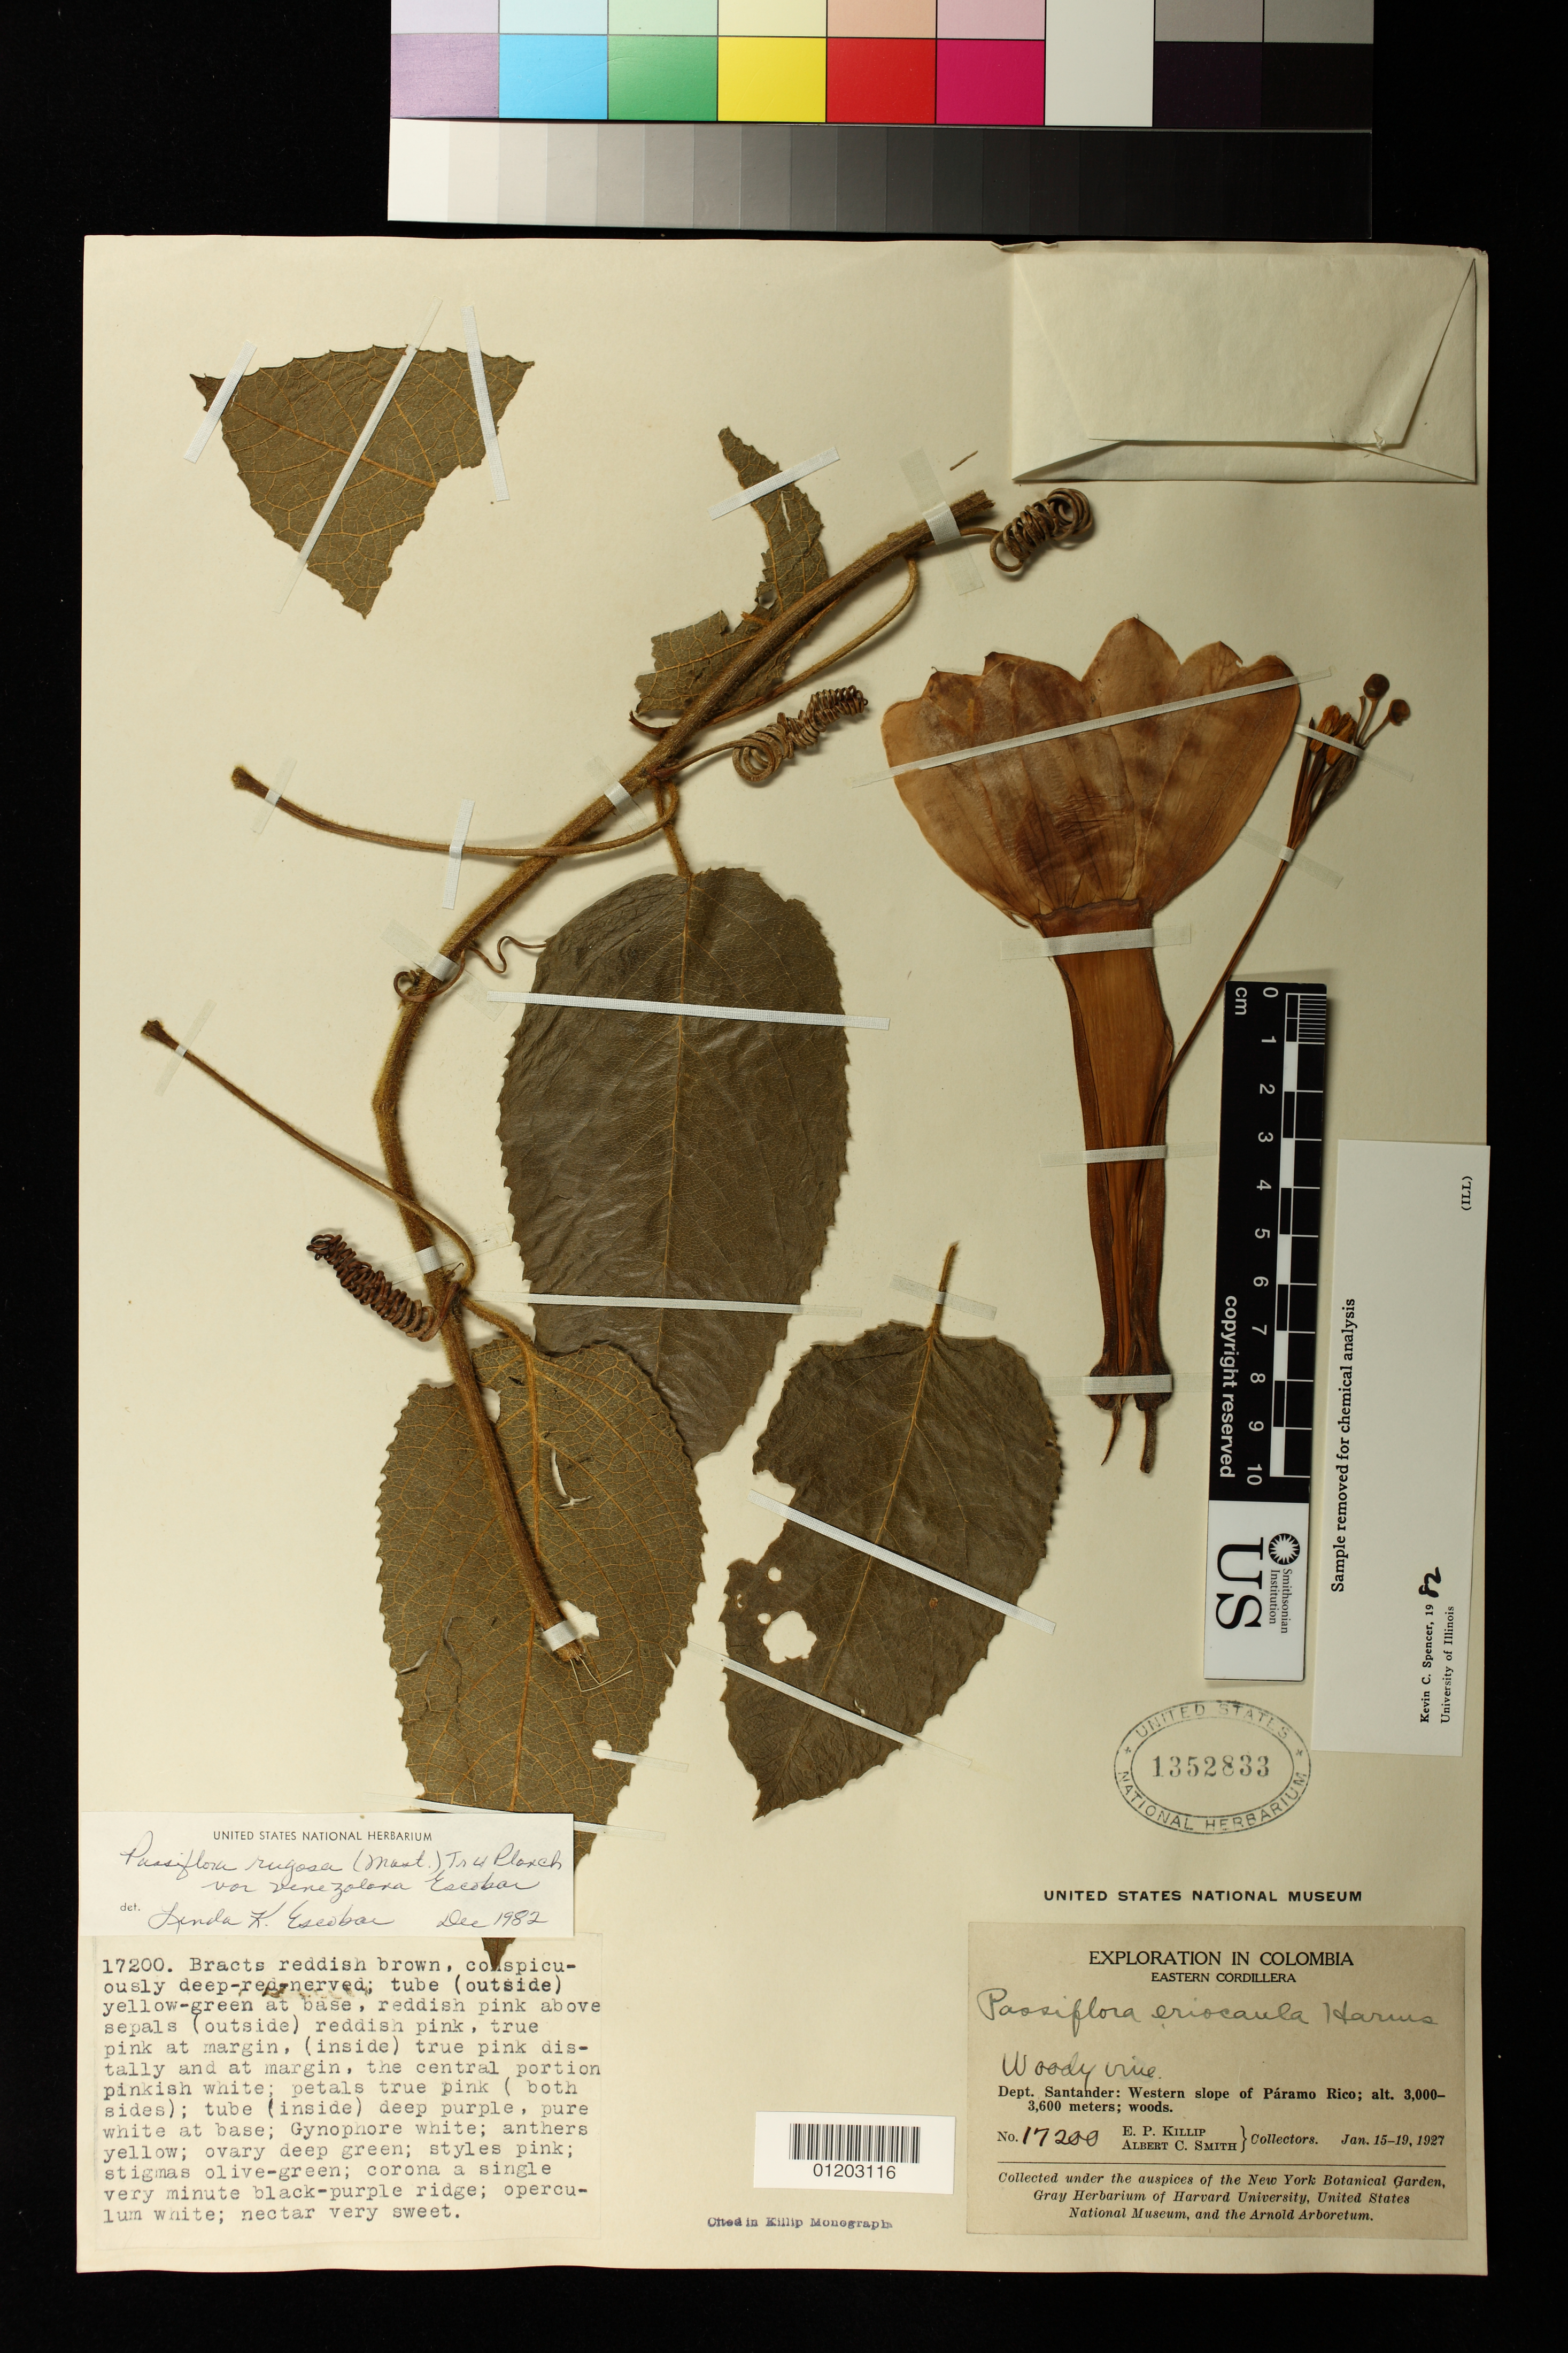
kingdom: Plantae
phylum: Tracheophyta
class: Magnoliopsida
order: Malpighiales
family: Passifloraceae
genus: Passiflora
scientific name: Passiflora rugosa var. venezolana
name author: L.K. Escobar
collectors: E. P. Killip & A. C. Smith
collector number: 17200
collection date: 1927-01-15/1927-01-19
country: Colombia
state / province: Santander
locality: Eastern cordillera; Western slope of Páramo Rico; woods.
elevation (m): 3000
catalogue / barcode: US 1352833